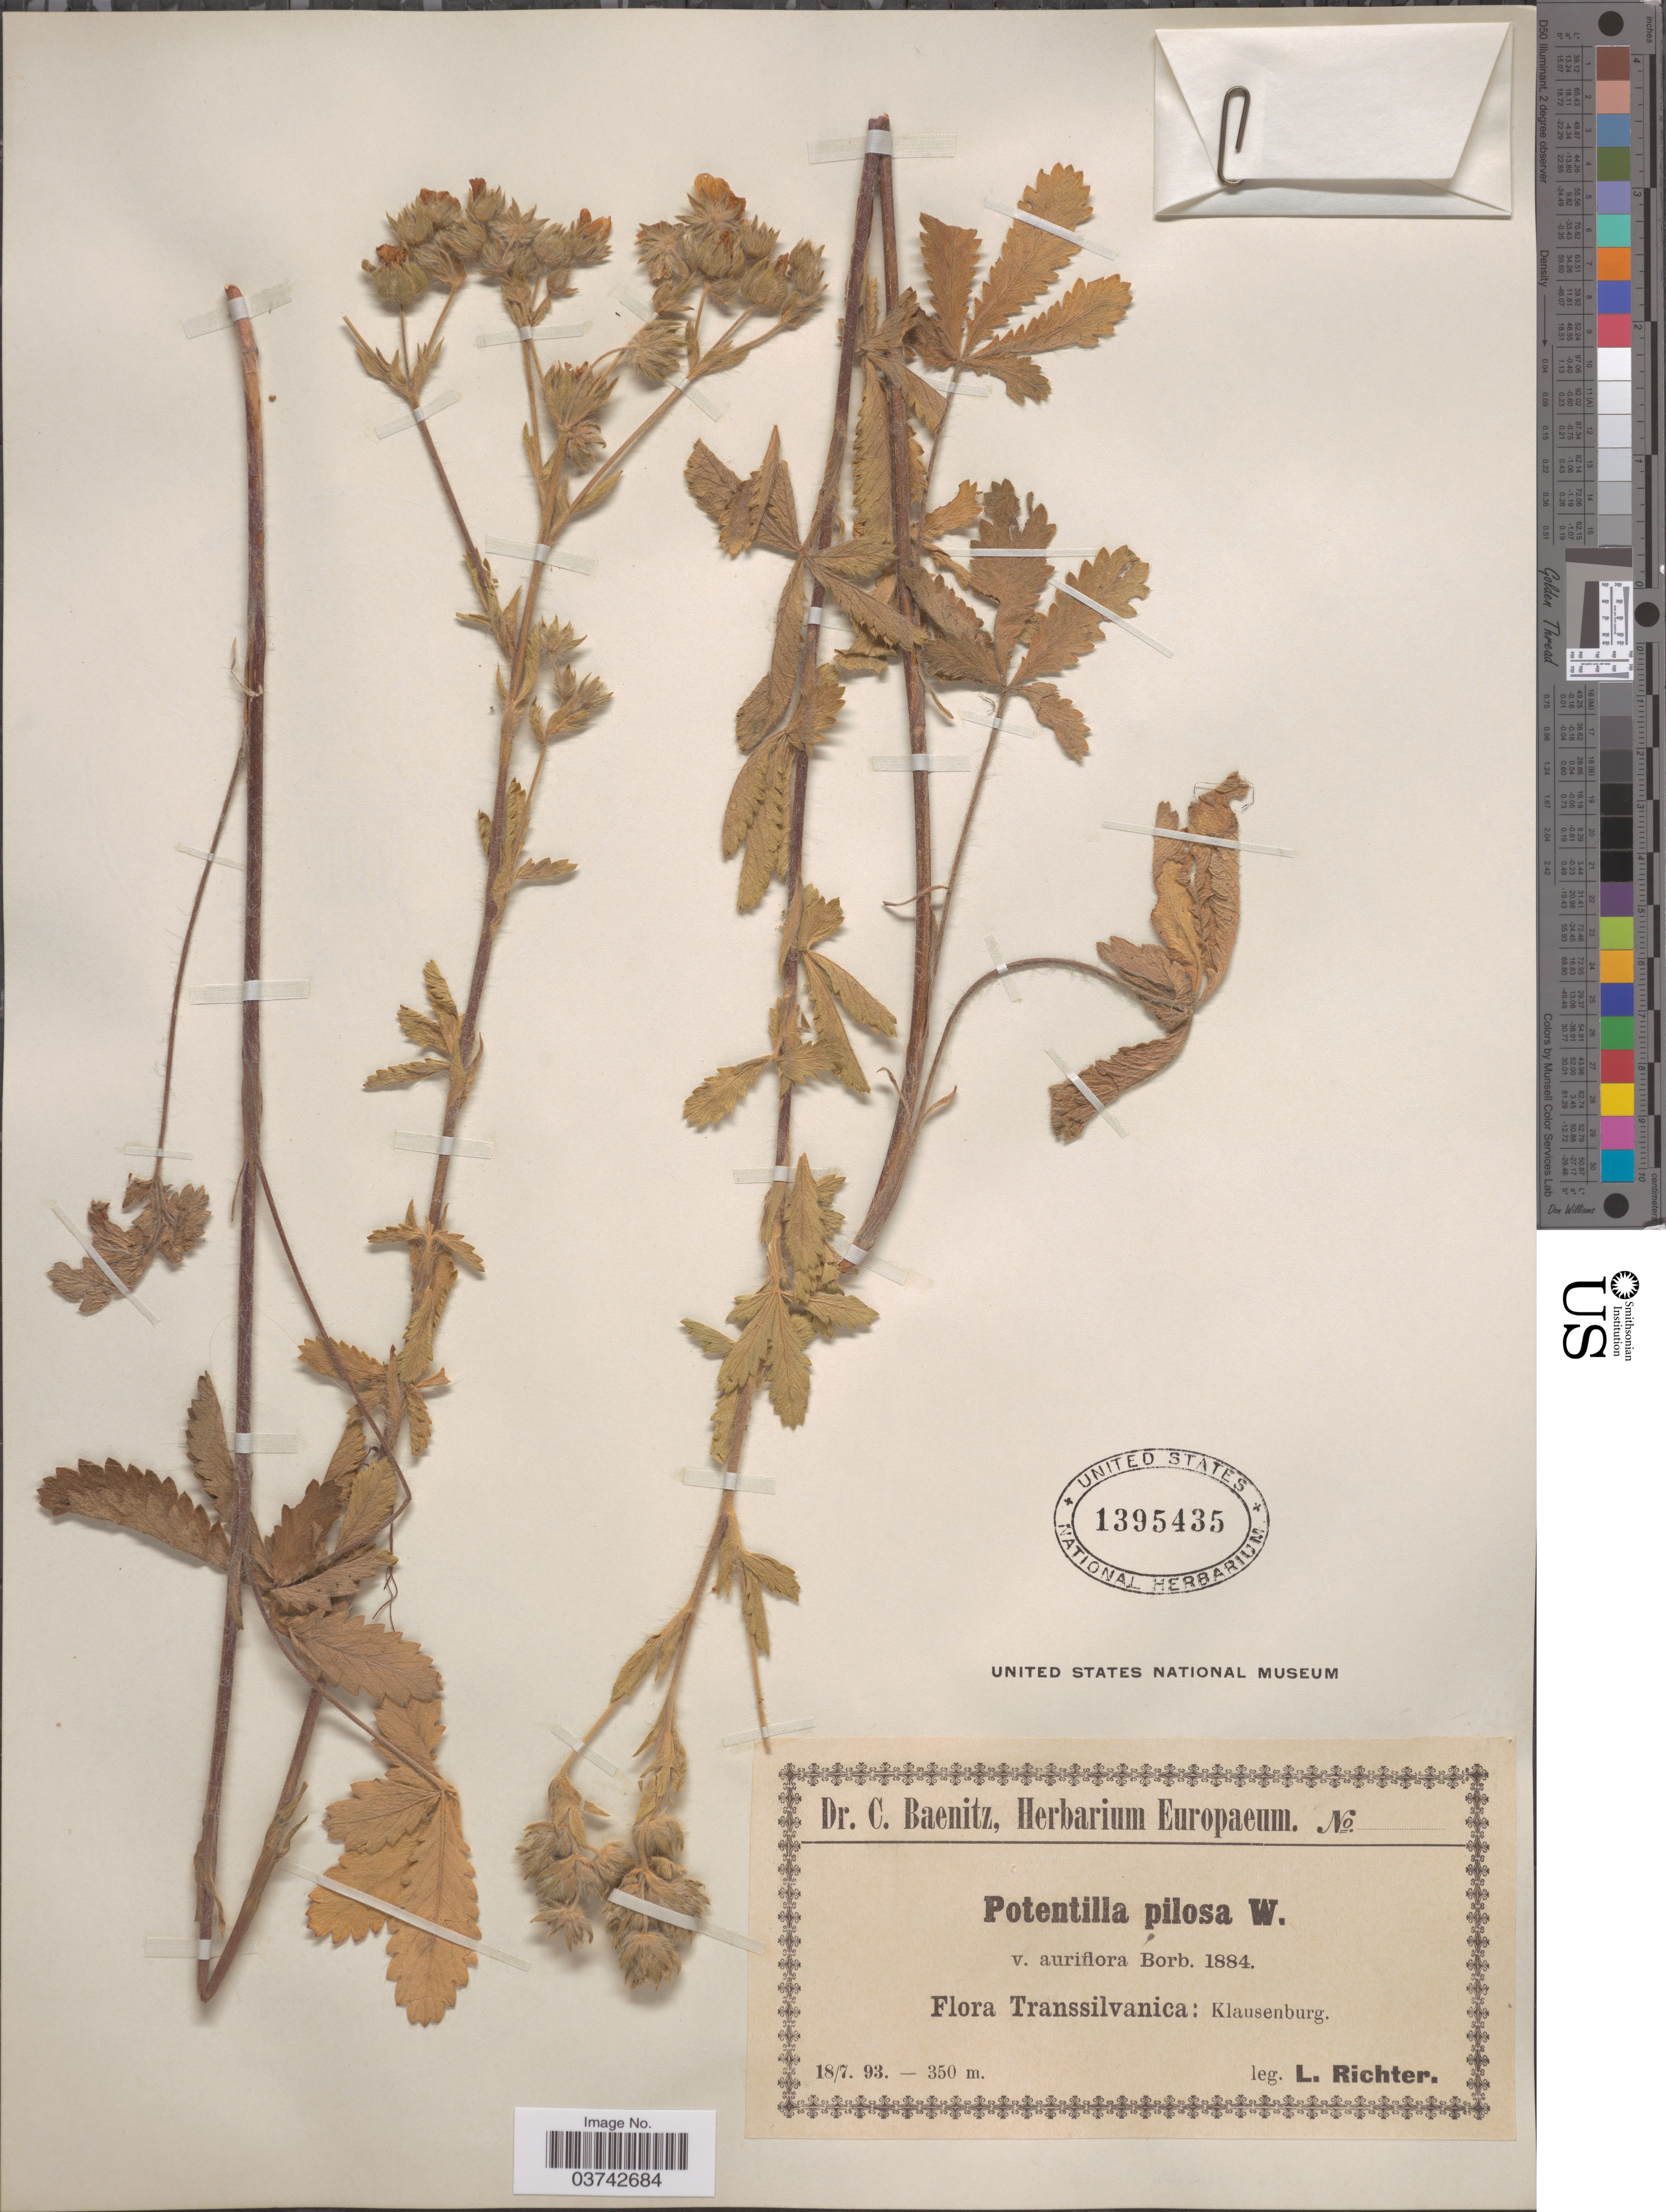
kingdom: Plantae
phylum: Tracheophyta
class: Magnoliopsida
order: Rosales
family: Rosaceae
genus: Potentilla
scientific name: Potentilla pilosa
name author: Willd.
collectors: L. Richter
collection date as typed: Transcribed d/m/y: 18/7/93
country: Romania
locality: Transsilvanica: Klausenburg.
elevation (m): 350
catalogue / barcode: US 1395435